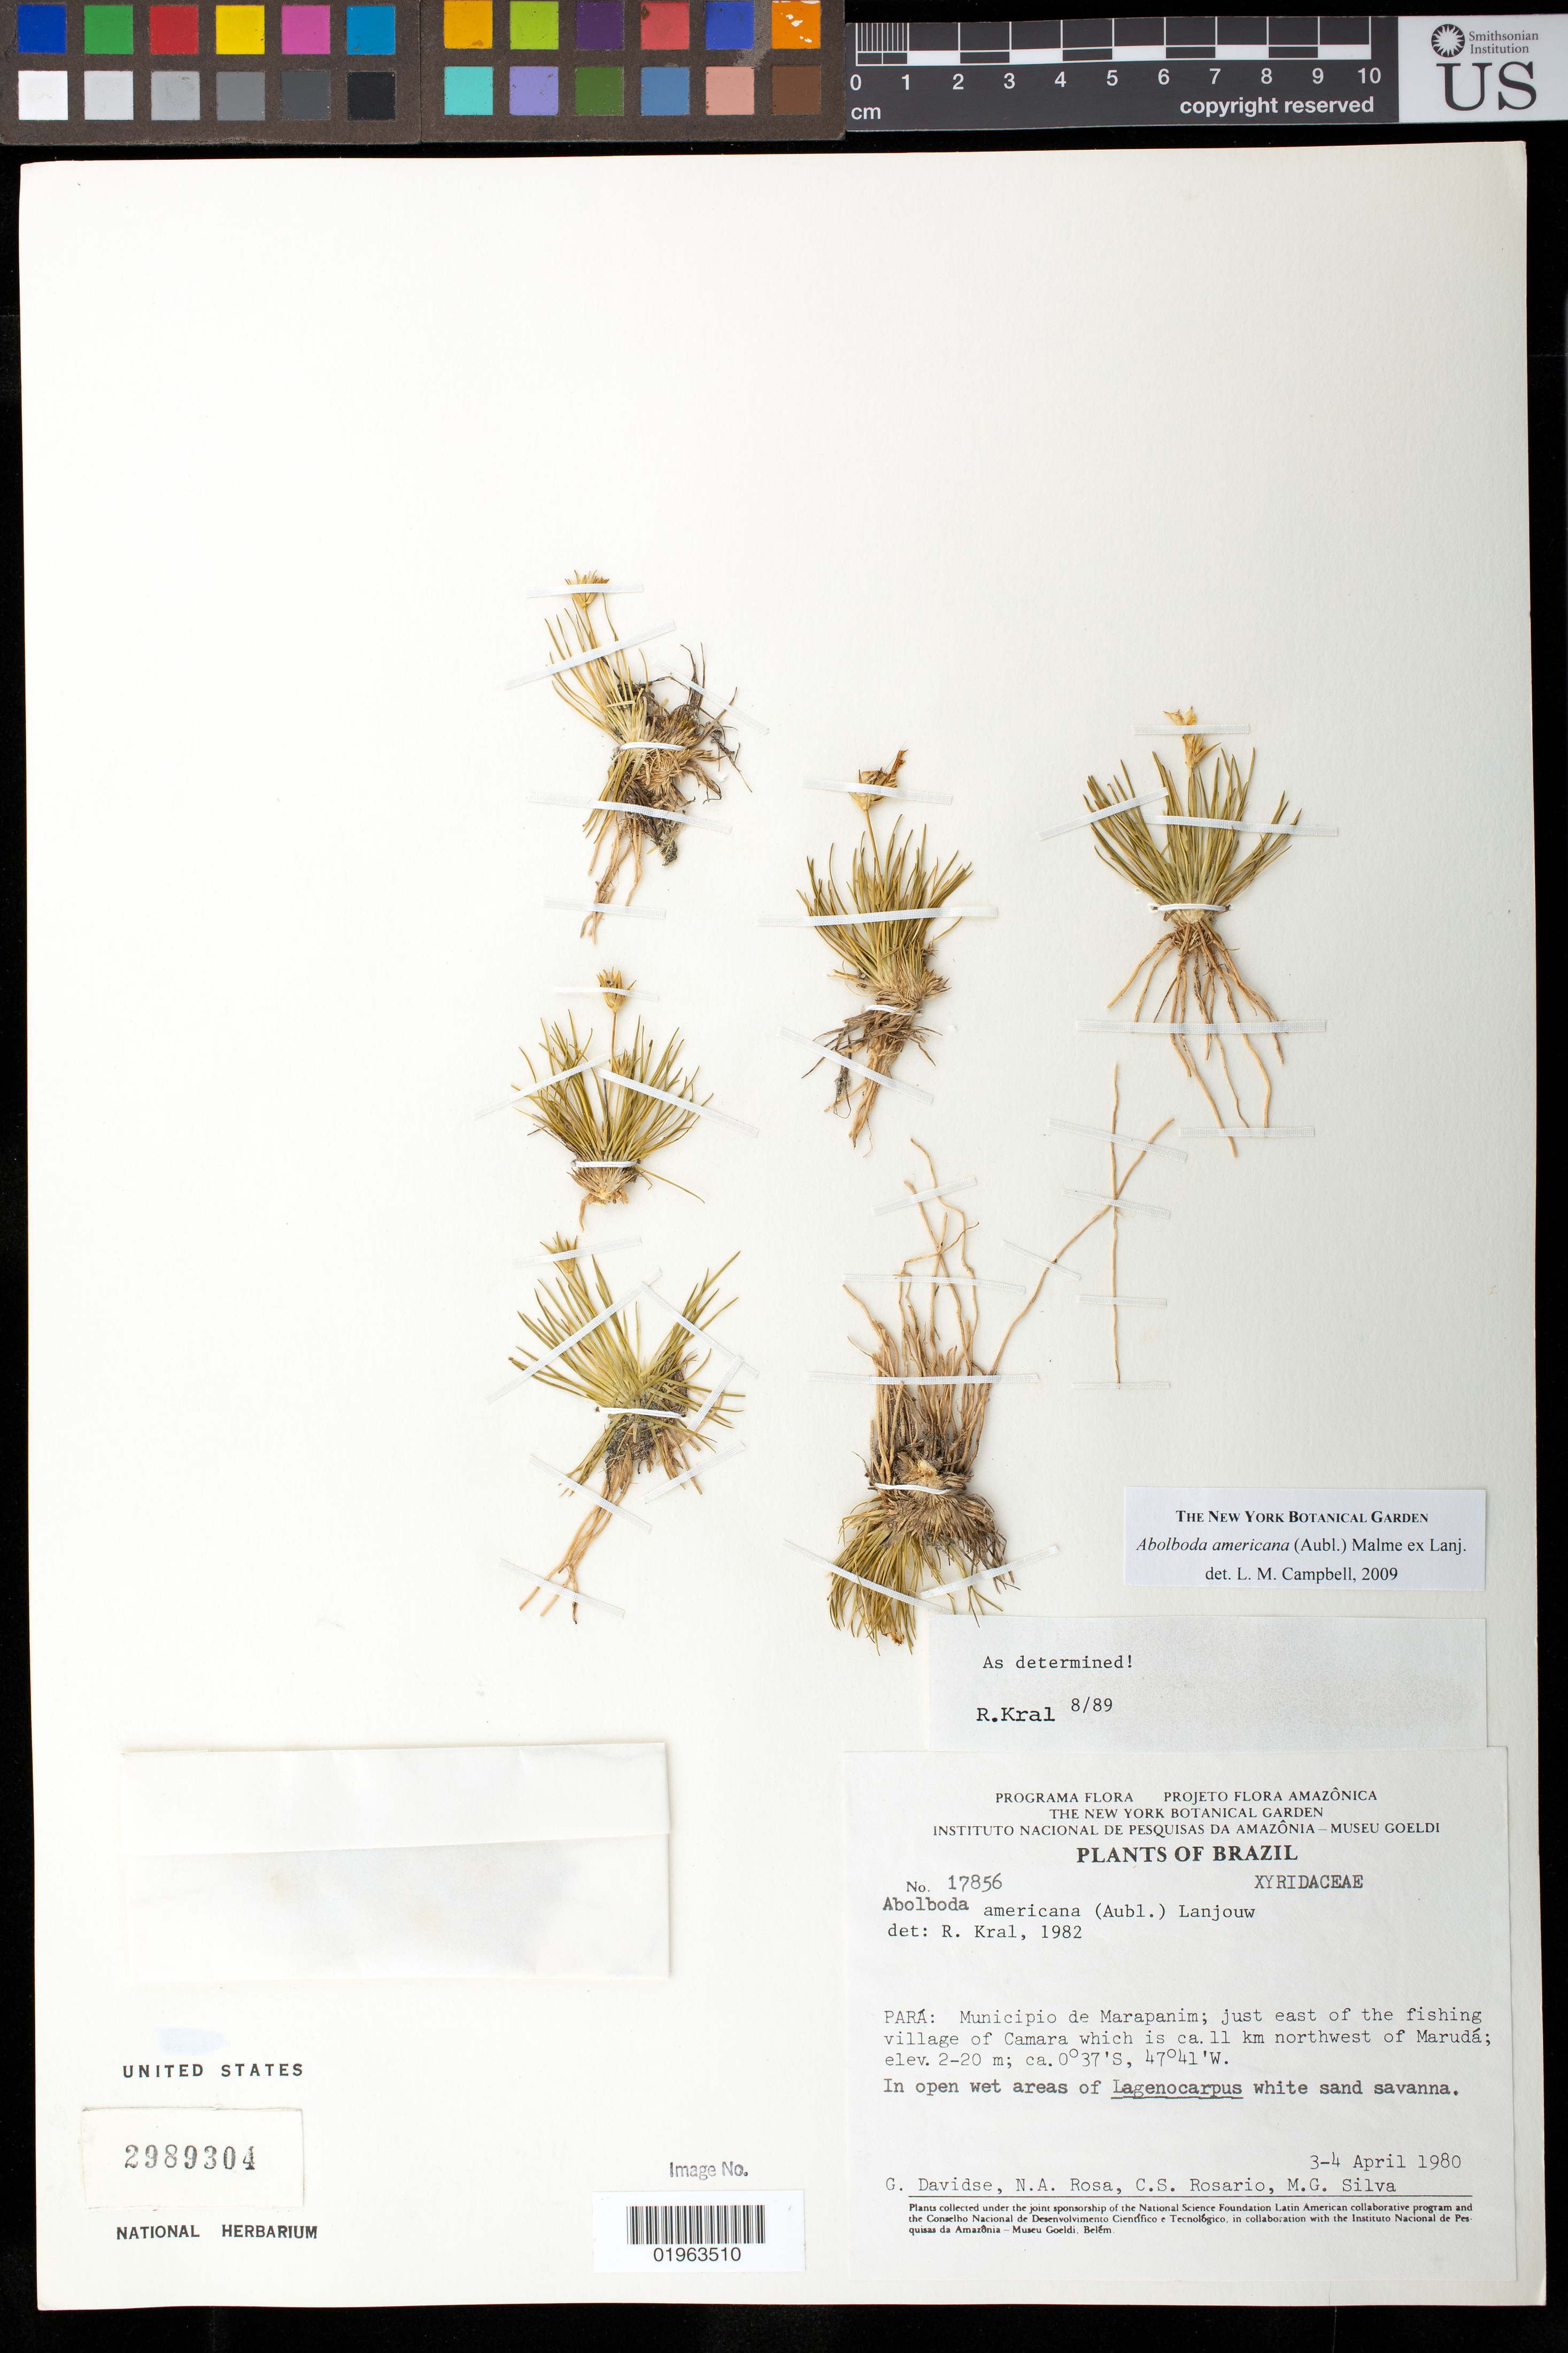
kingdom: Plantae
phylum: Tracheophyta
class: Liliopsida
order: Poales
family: Xyridaceae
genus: Abolboda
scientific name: Abolboda americana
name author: (Aubl.) Lanj.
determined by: Campbell, L. M.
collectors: G. Davidse, N. A. Rosa, C. S. Rosário & M. G. Silva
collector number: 17853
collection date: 1980-04-03/1980-04-04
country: Brazil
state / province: Para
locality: Municipio de Marapanim; just east of the fishing village of Camara which is ca. 11 km northwest of Maruda;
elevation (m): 2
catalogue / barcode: US 2989304